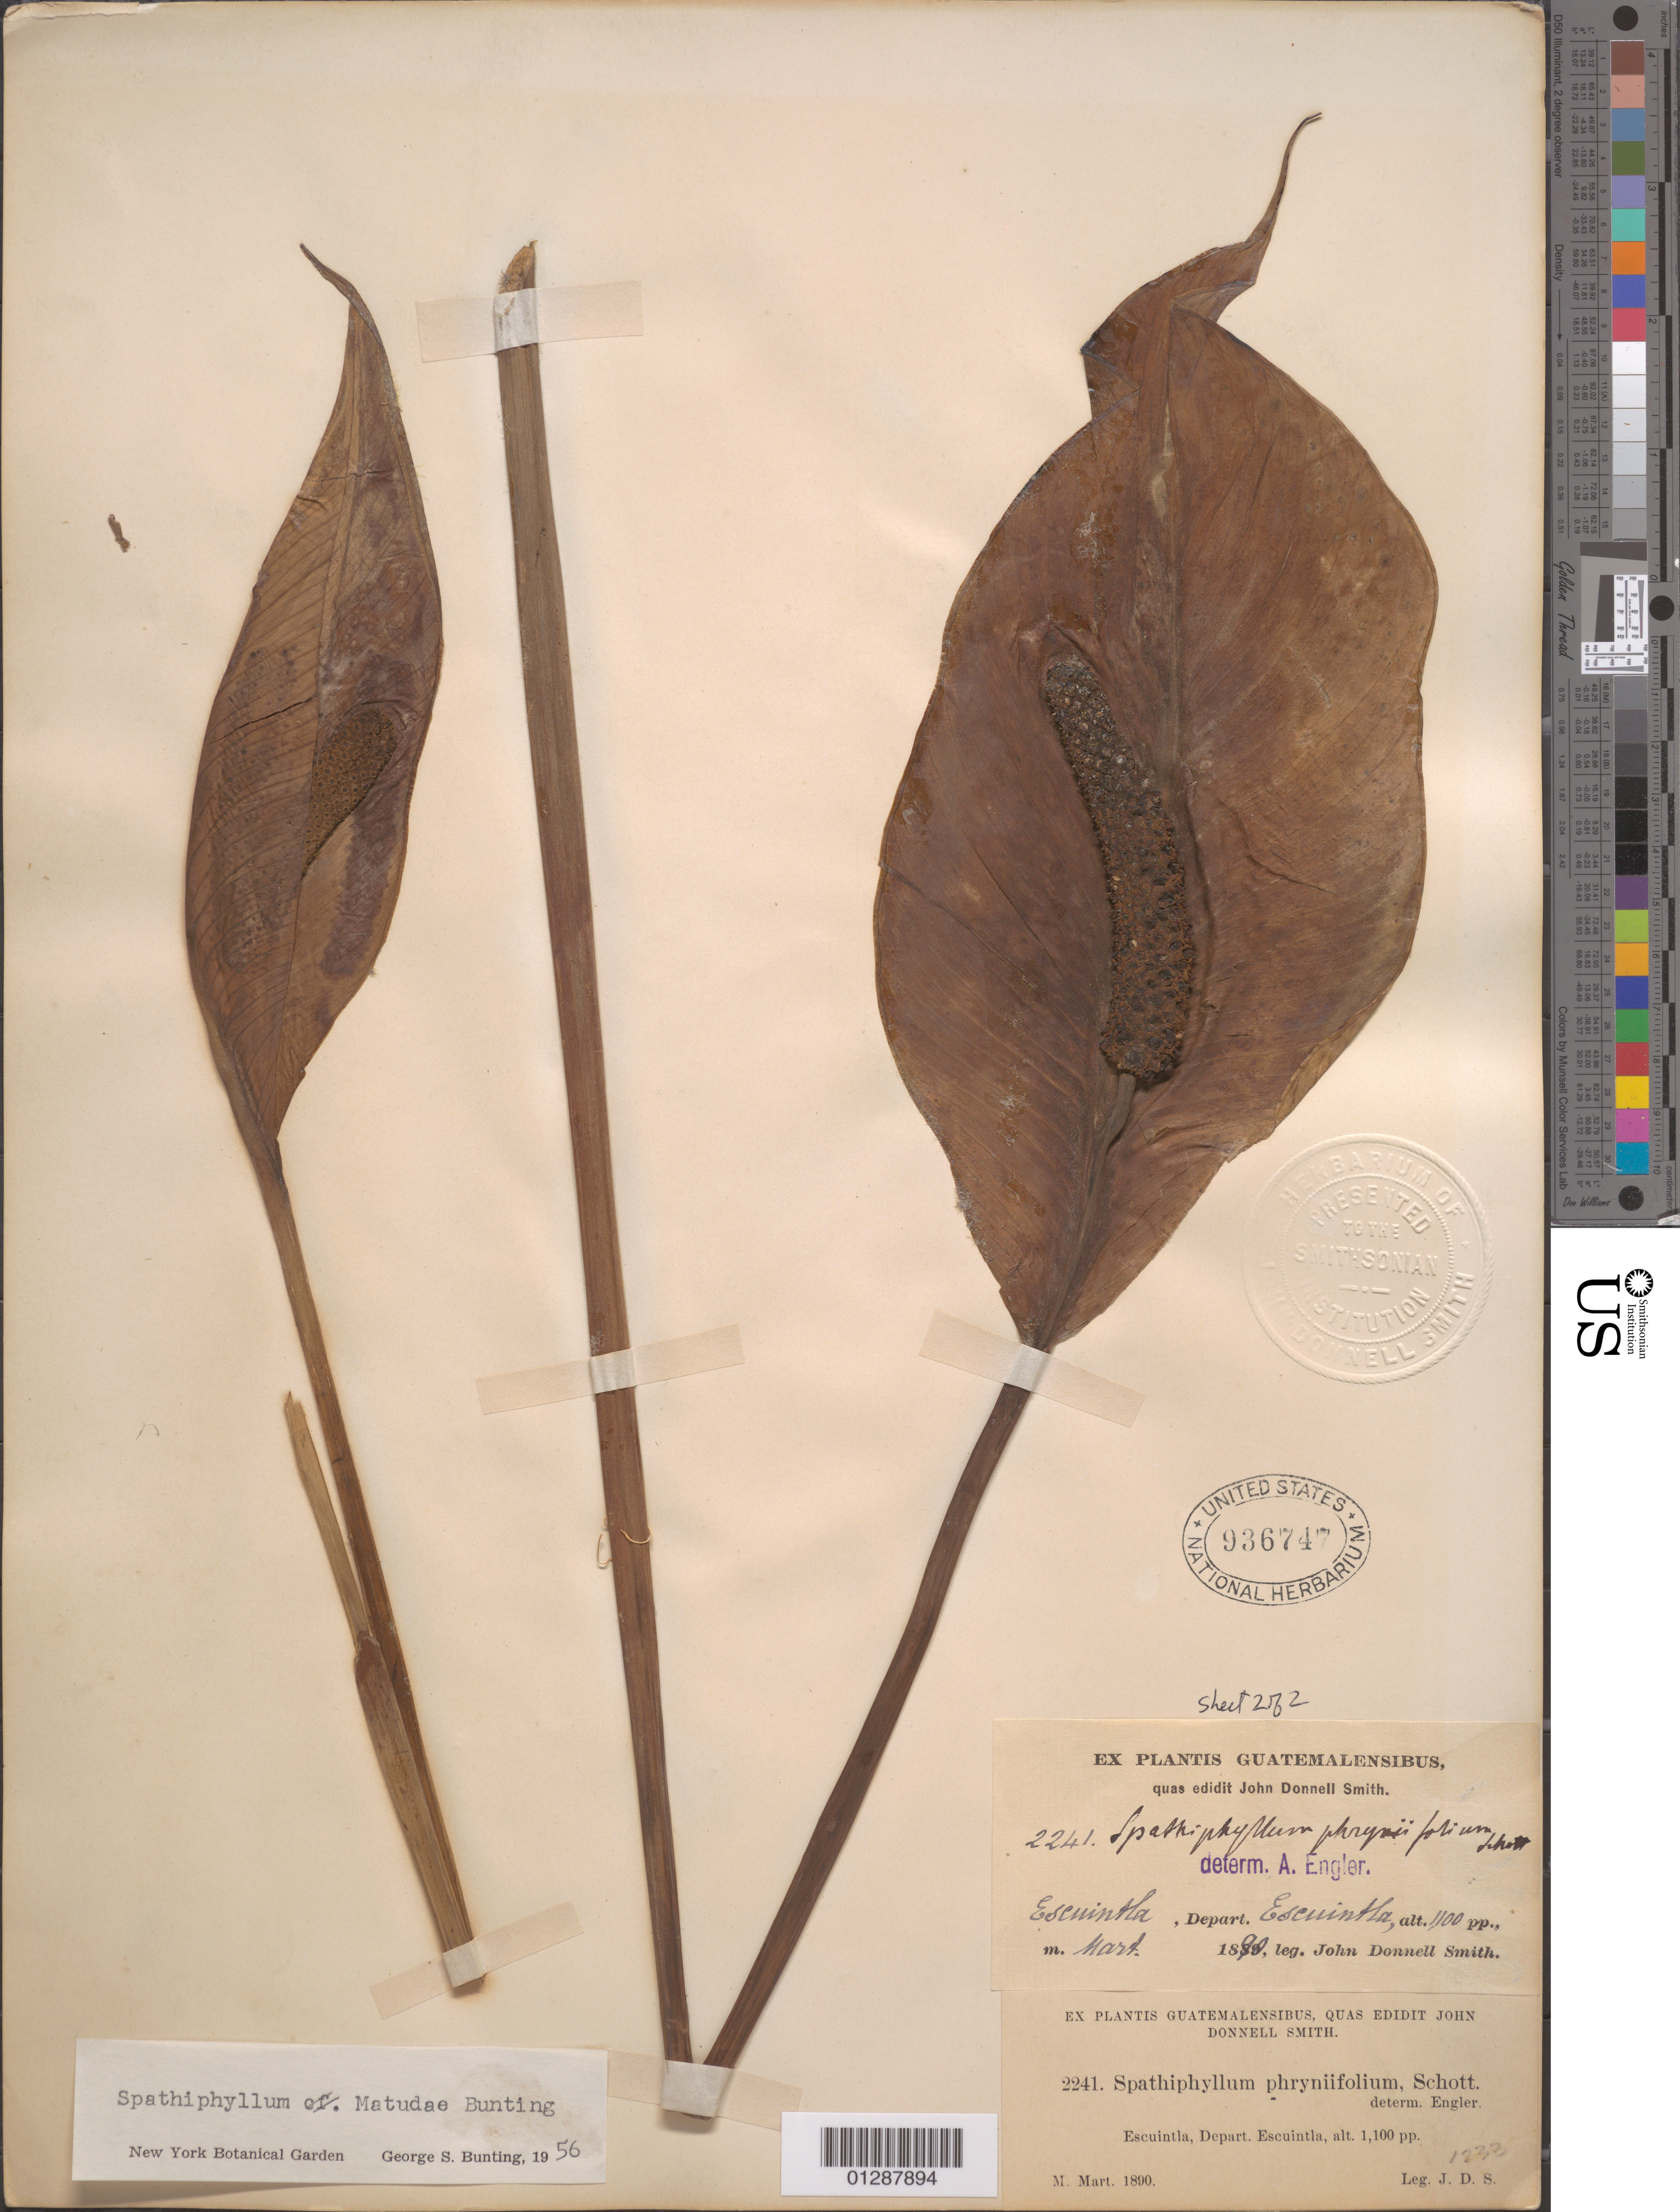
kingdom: Plantae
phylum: Tracheophyta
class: Liliopsida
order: Alismatales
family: Araceae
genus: Spathiphyllum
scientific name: Spathiphyllum matudae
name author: G.S. Bunting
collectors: J. Donnell Smith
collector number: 2241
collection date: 1890-03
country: Guatemala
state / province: Escuintla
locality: Escuintla, Depart. Escuintla.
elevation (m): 335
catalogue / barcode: US 936747